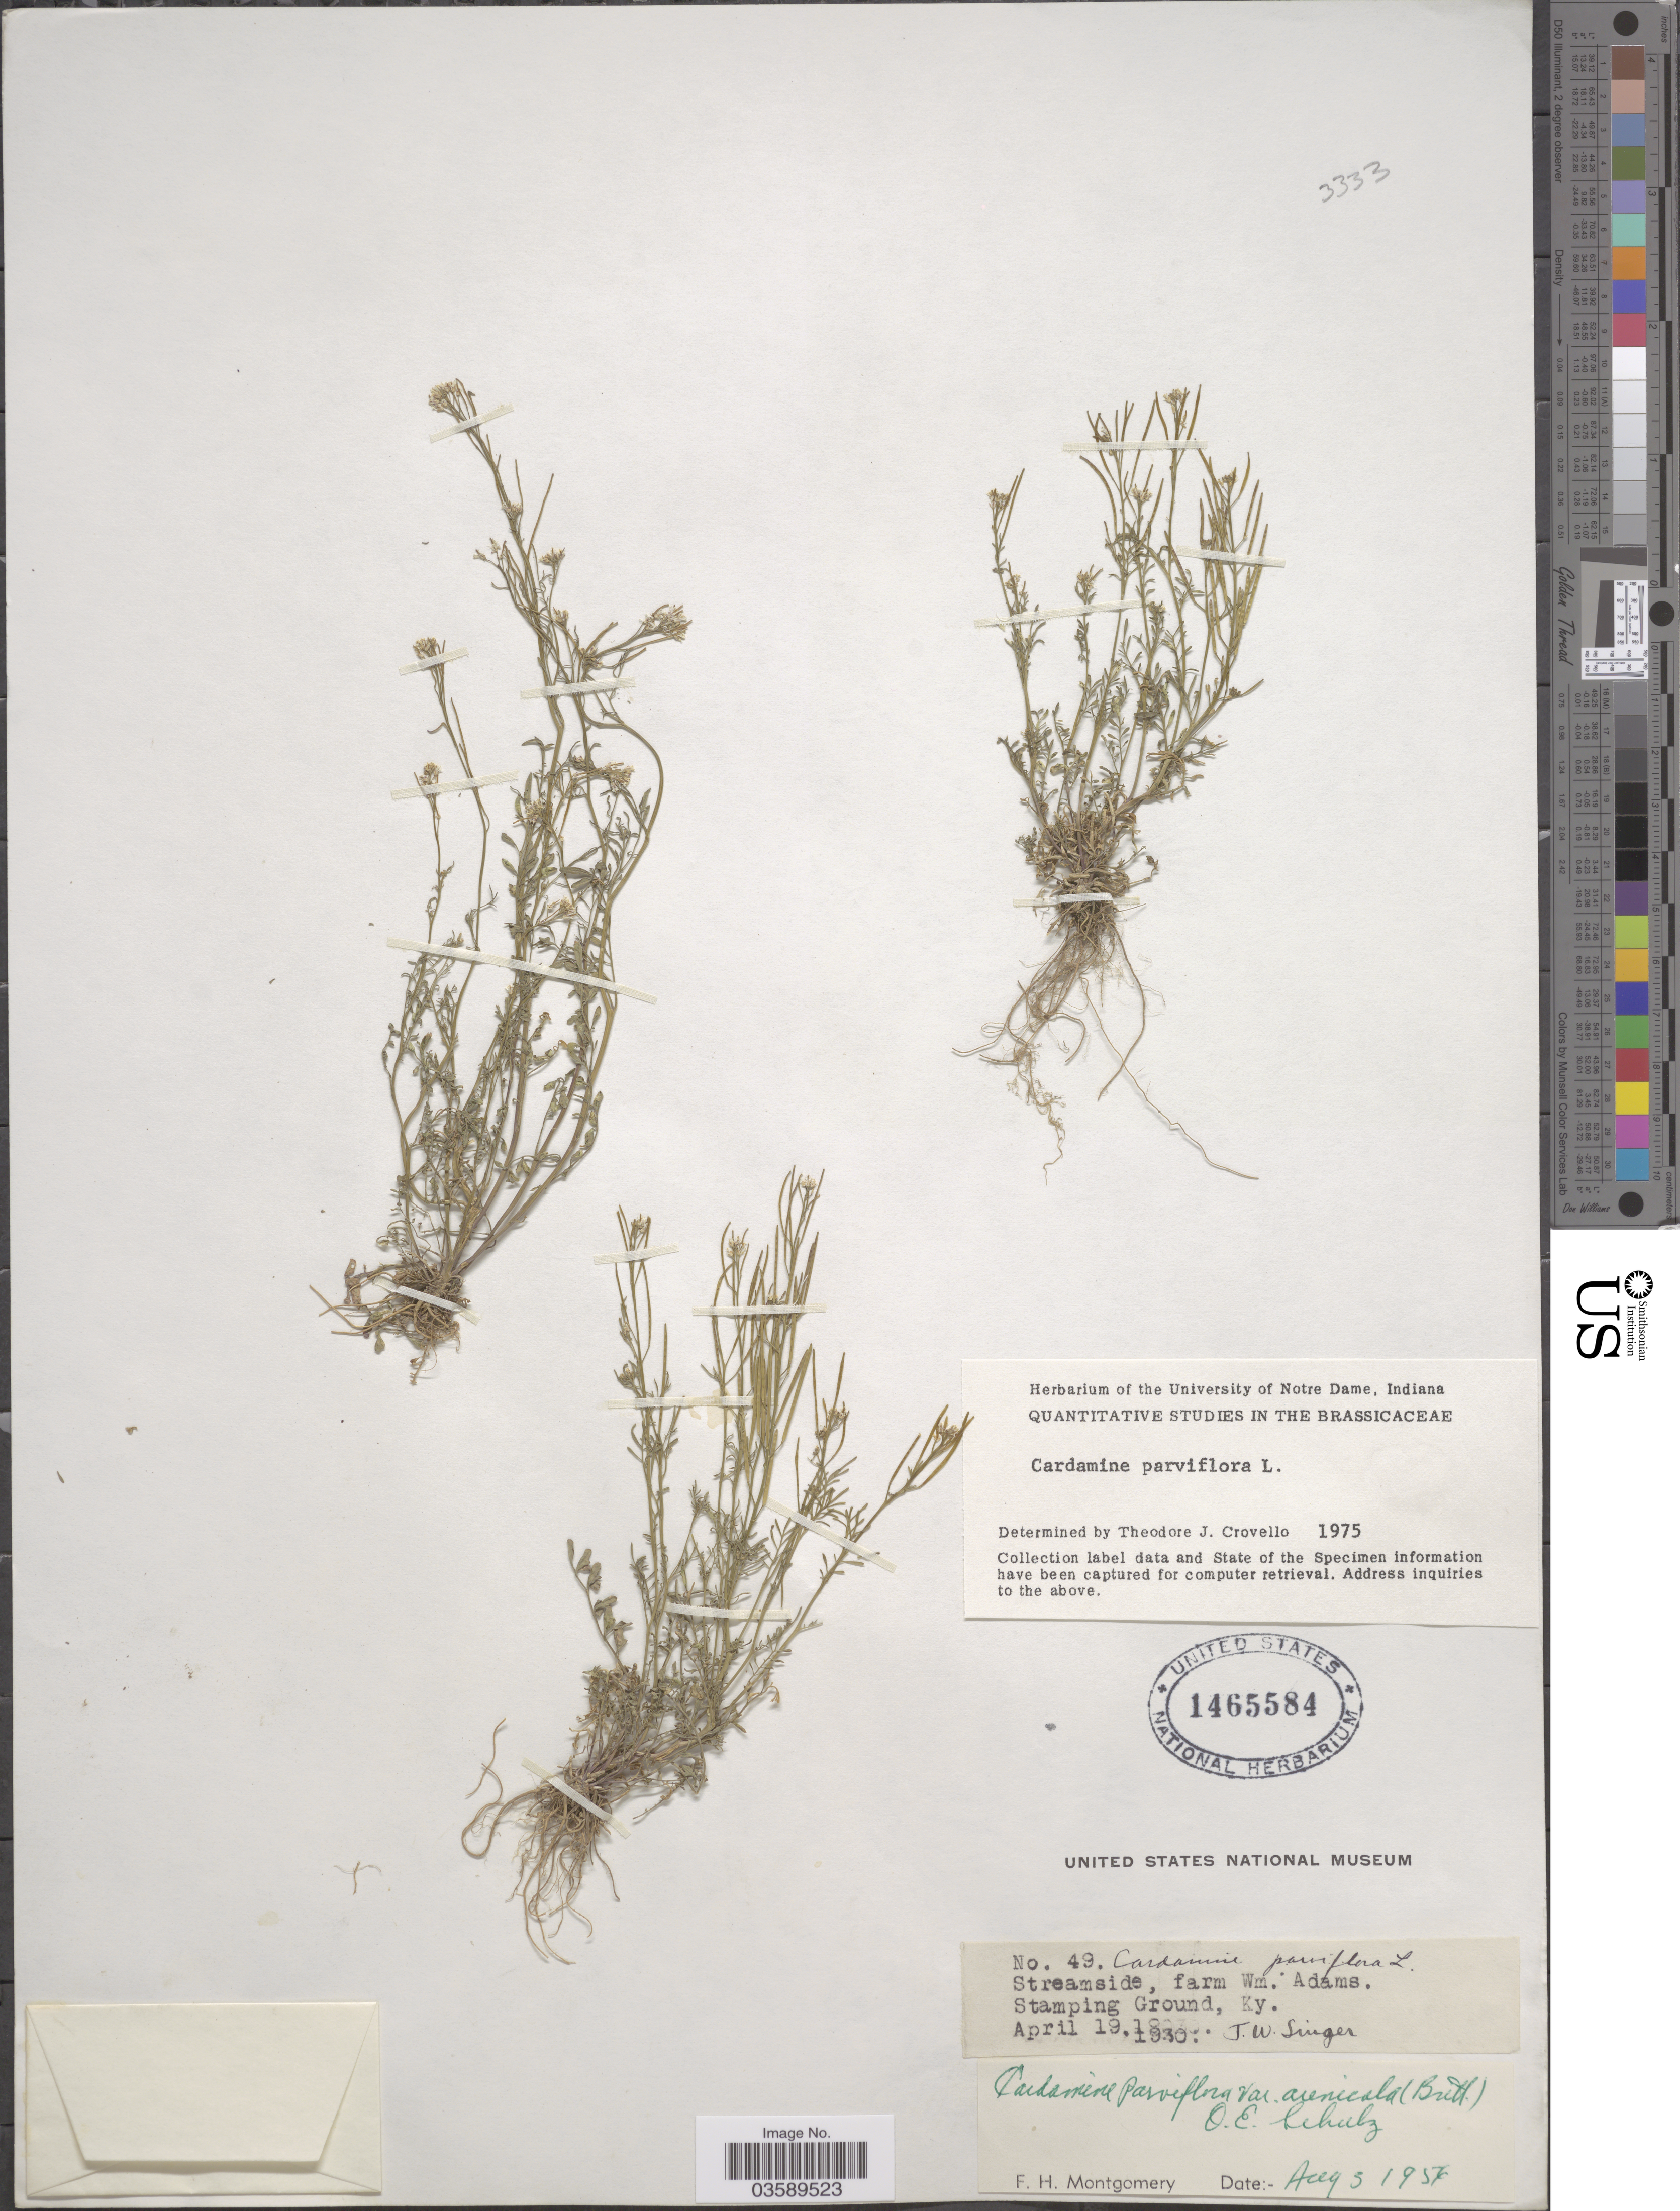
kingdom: Plantae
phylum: Tracheophyta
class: Magnoliopsida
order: Brassicales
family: Brassicaceae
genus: Cardamine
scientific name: Cardamine parviflora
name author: L.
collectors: J. EW. Singer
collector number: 49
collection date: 1930-04-19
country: United States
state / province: Kentucky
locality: Streamside, farm Wm. Adams. Stamping Ground.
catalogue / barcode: US 1465584